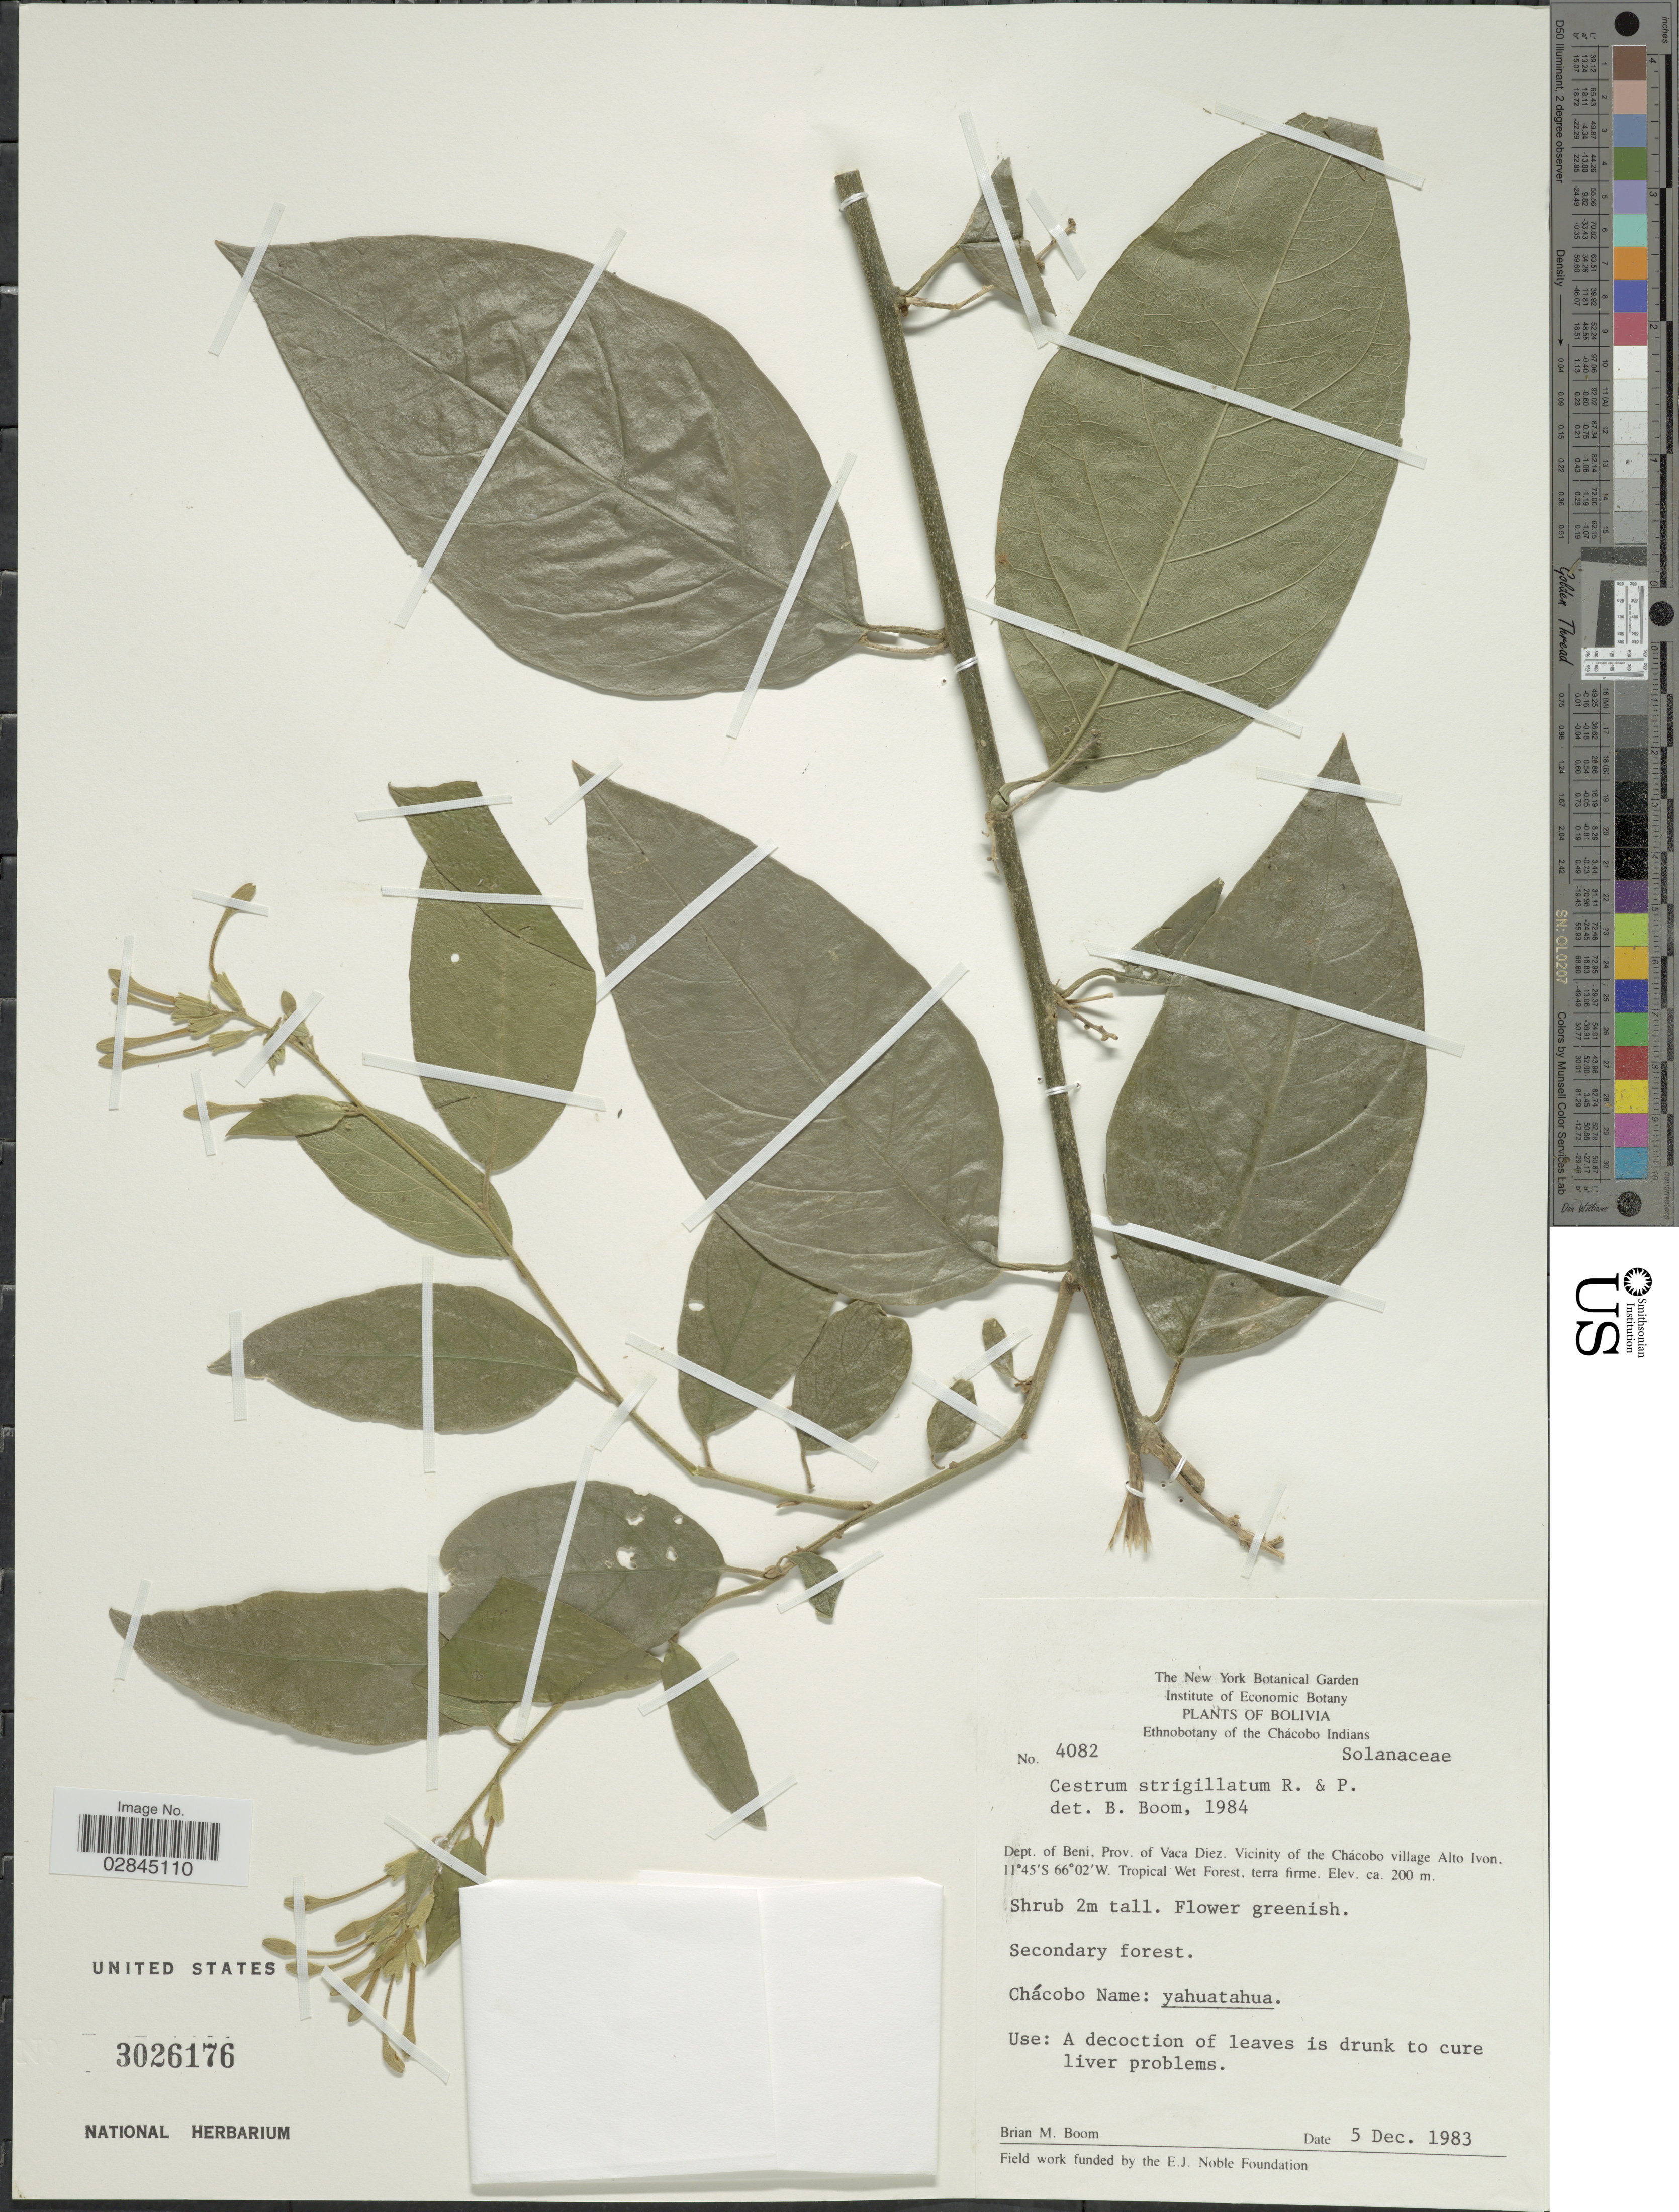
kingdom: Plantae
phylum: Tracheophyta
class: Magnoliopsida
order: Solanales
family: Solanaceae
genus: Cestrum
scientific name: Cestrum strigilatum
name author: Ruiz & Pav.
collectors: B. M. Boom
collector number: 4082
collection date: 1983-12-05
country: Bolivia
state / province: Beni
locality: Dept. of Beni, Prov. of Vaca Diez. Vicinity of the Chácobo village Alto Ivon.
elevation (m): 200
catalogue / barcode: US 3026176